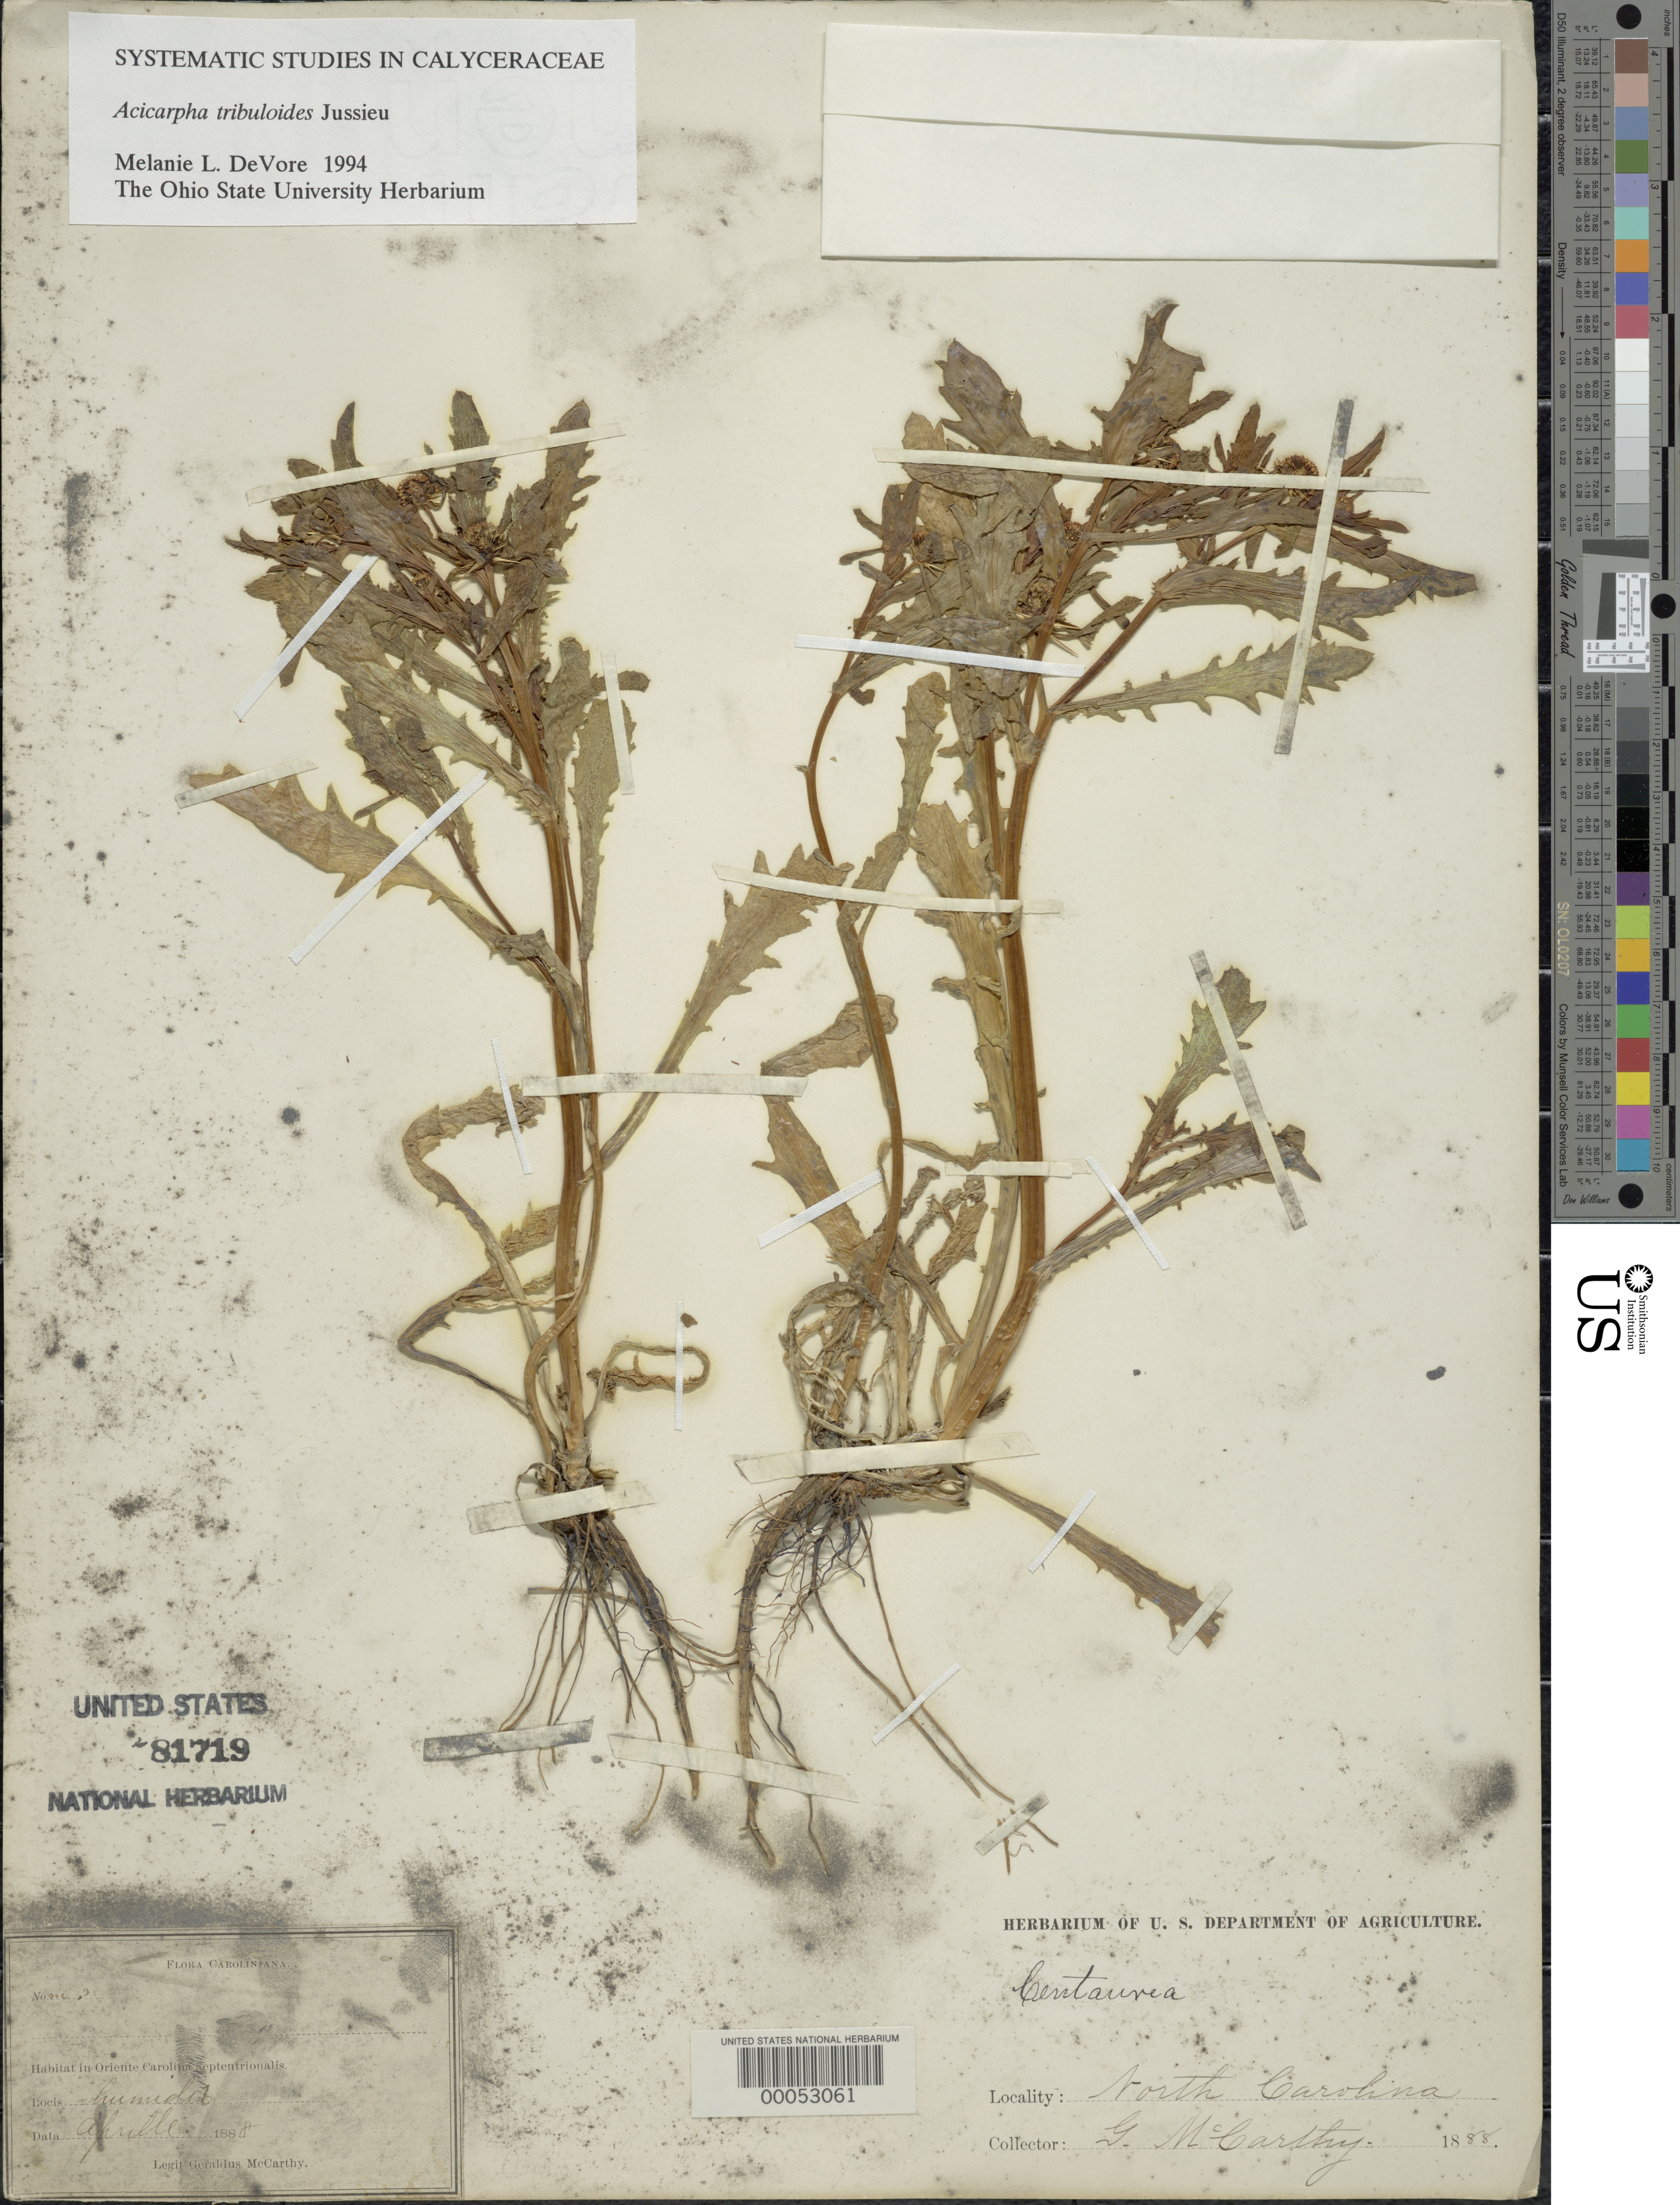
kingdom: Plantae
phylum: Tracheophyta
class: Magnoliopsida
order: Asterales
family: Calyceraceae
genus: Acicarpha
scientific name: Acicarpha tribuloides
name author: Juss.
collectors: G. McCarthy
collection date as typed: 1888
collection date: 1888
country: United States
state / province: North Carolina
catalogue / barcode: US 81719